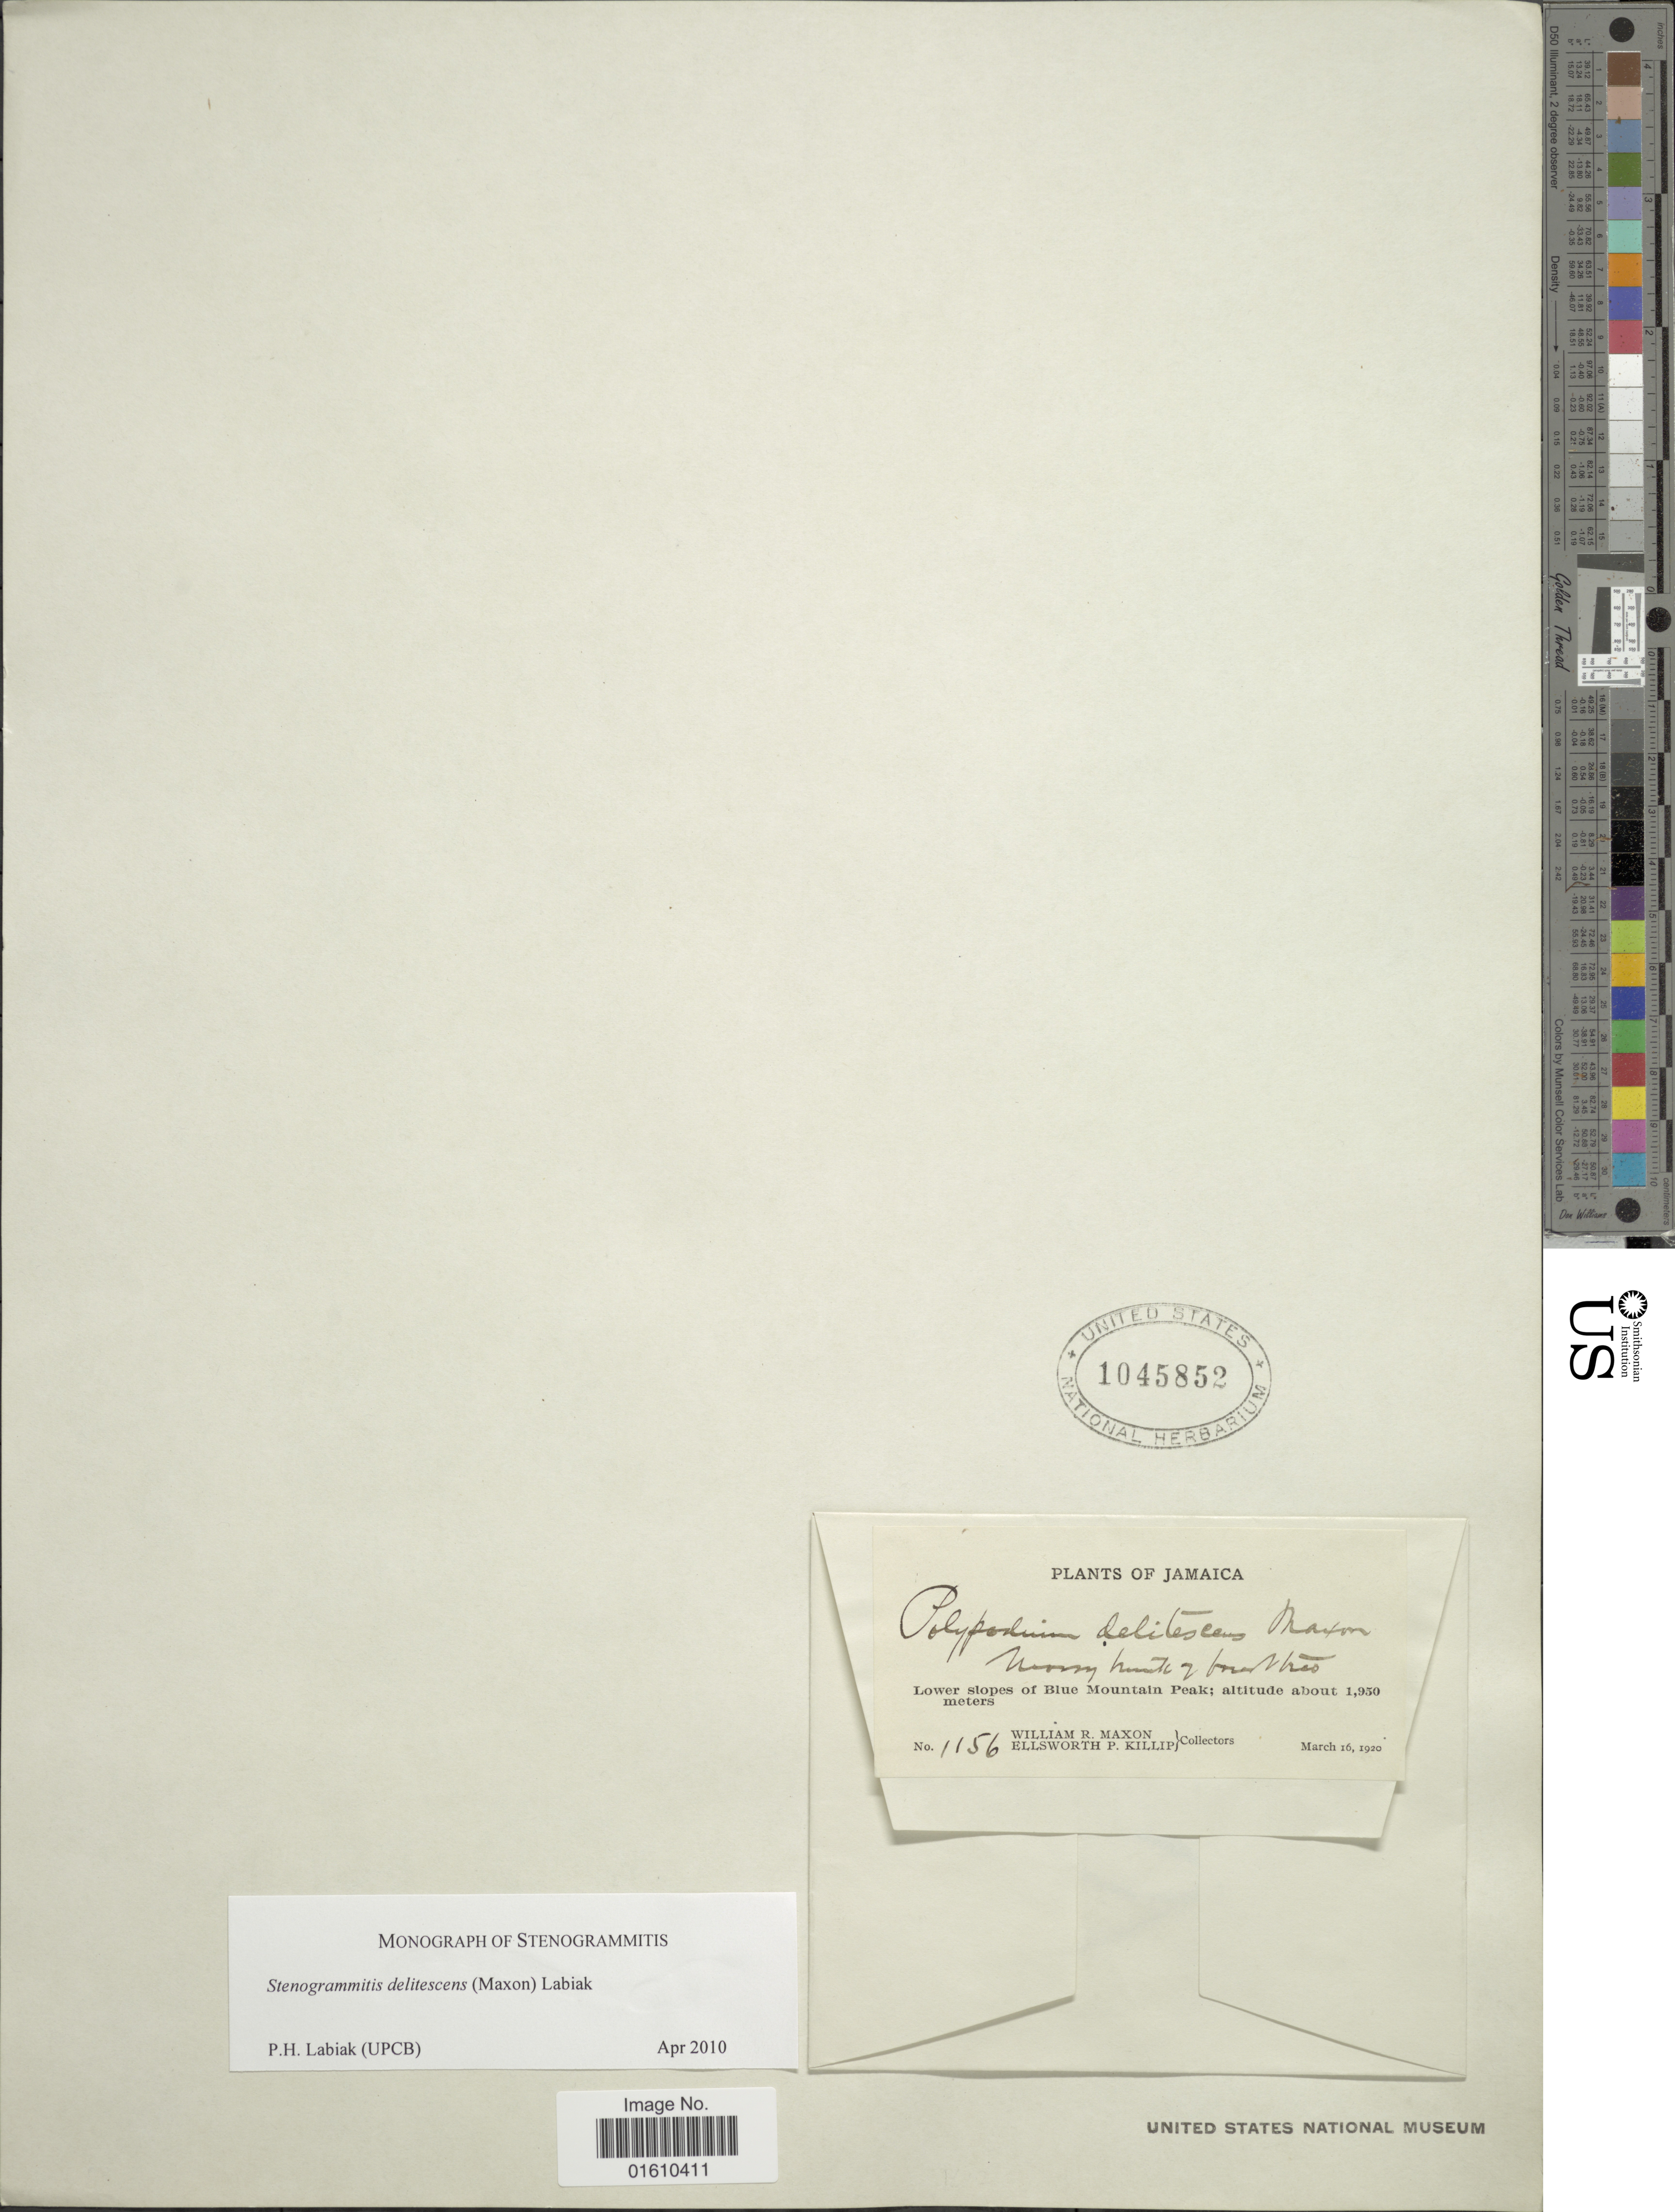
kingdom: Plantae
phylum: Tracheophyta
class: Polypodiopsida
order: Polypodiales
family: Polypodiaceae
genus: Stenogrammitis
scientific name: Stenogrammitis delitescens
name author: (Maxon) Labiak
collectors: W. R. Maxon & E. P. Killip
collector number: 1156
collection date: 1920-03-16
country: Jamaica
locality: Lower slopes of Blue Mountain Peak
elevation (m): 1950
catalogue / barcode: US 1045852